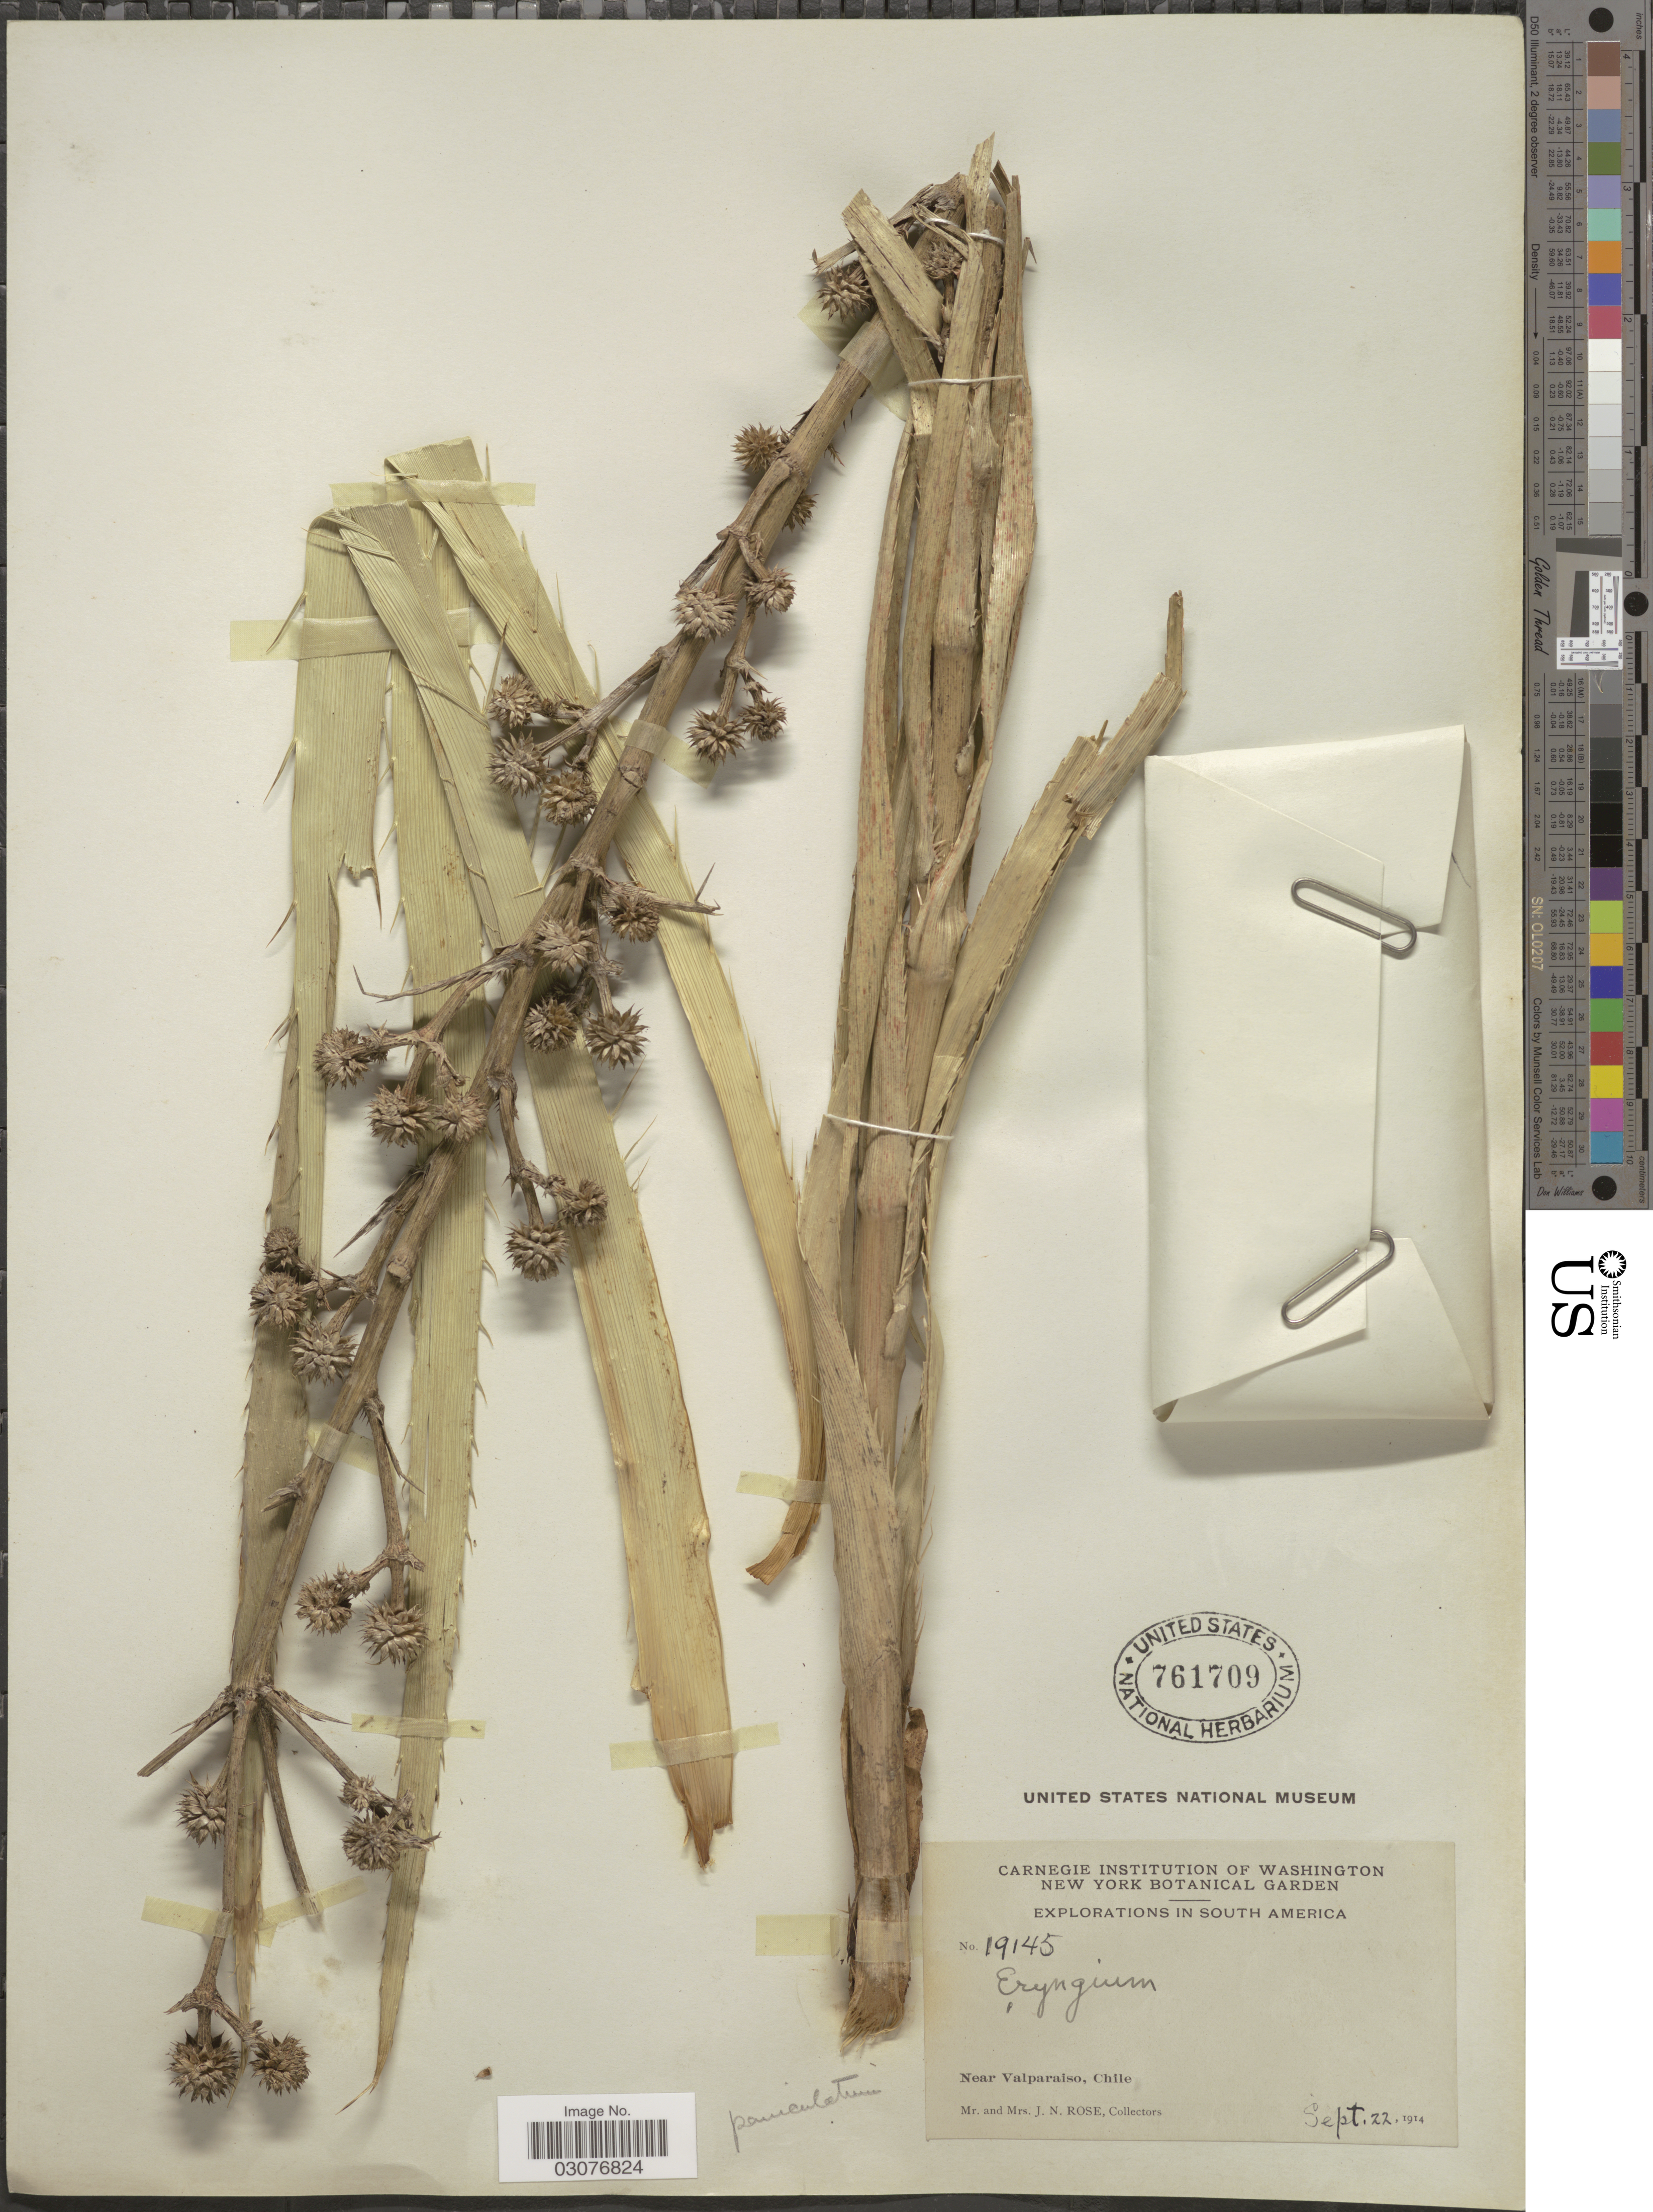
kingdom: Plantae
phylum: Tracheophyta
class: Magnoliopsida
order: Apiales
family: Apiaceae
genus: Eryngium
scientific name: Eryngium paniculatum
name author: Dombey ex Cav. & F. Delaroche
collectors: J. N. Rose & L. B. Rose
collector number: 19145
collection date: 1914-09-22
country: Chile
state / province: Valparaíso (V)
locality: Near Valparaiso.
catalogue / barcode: US 761709